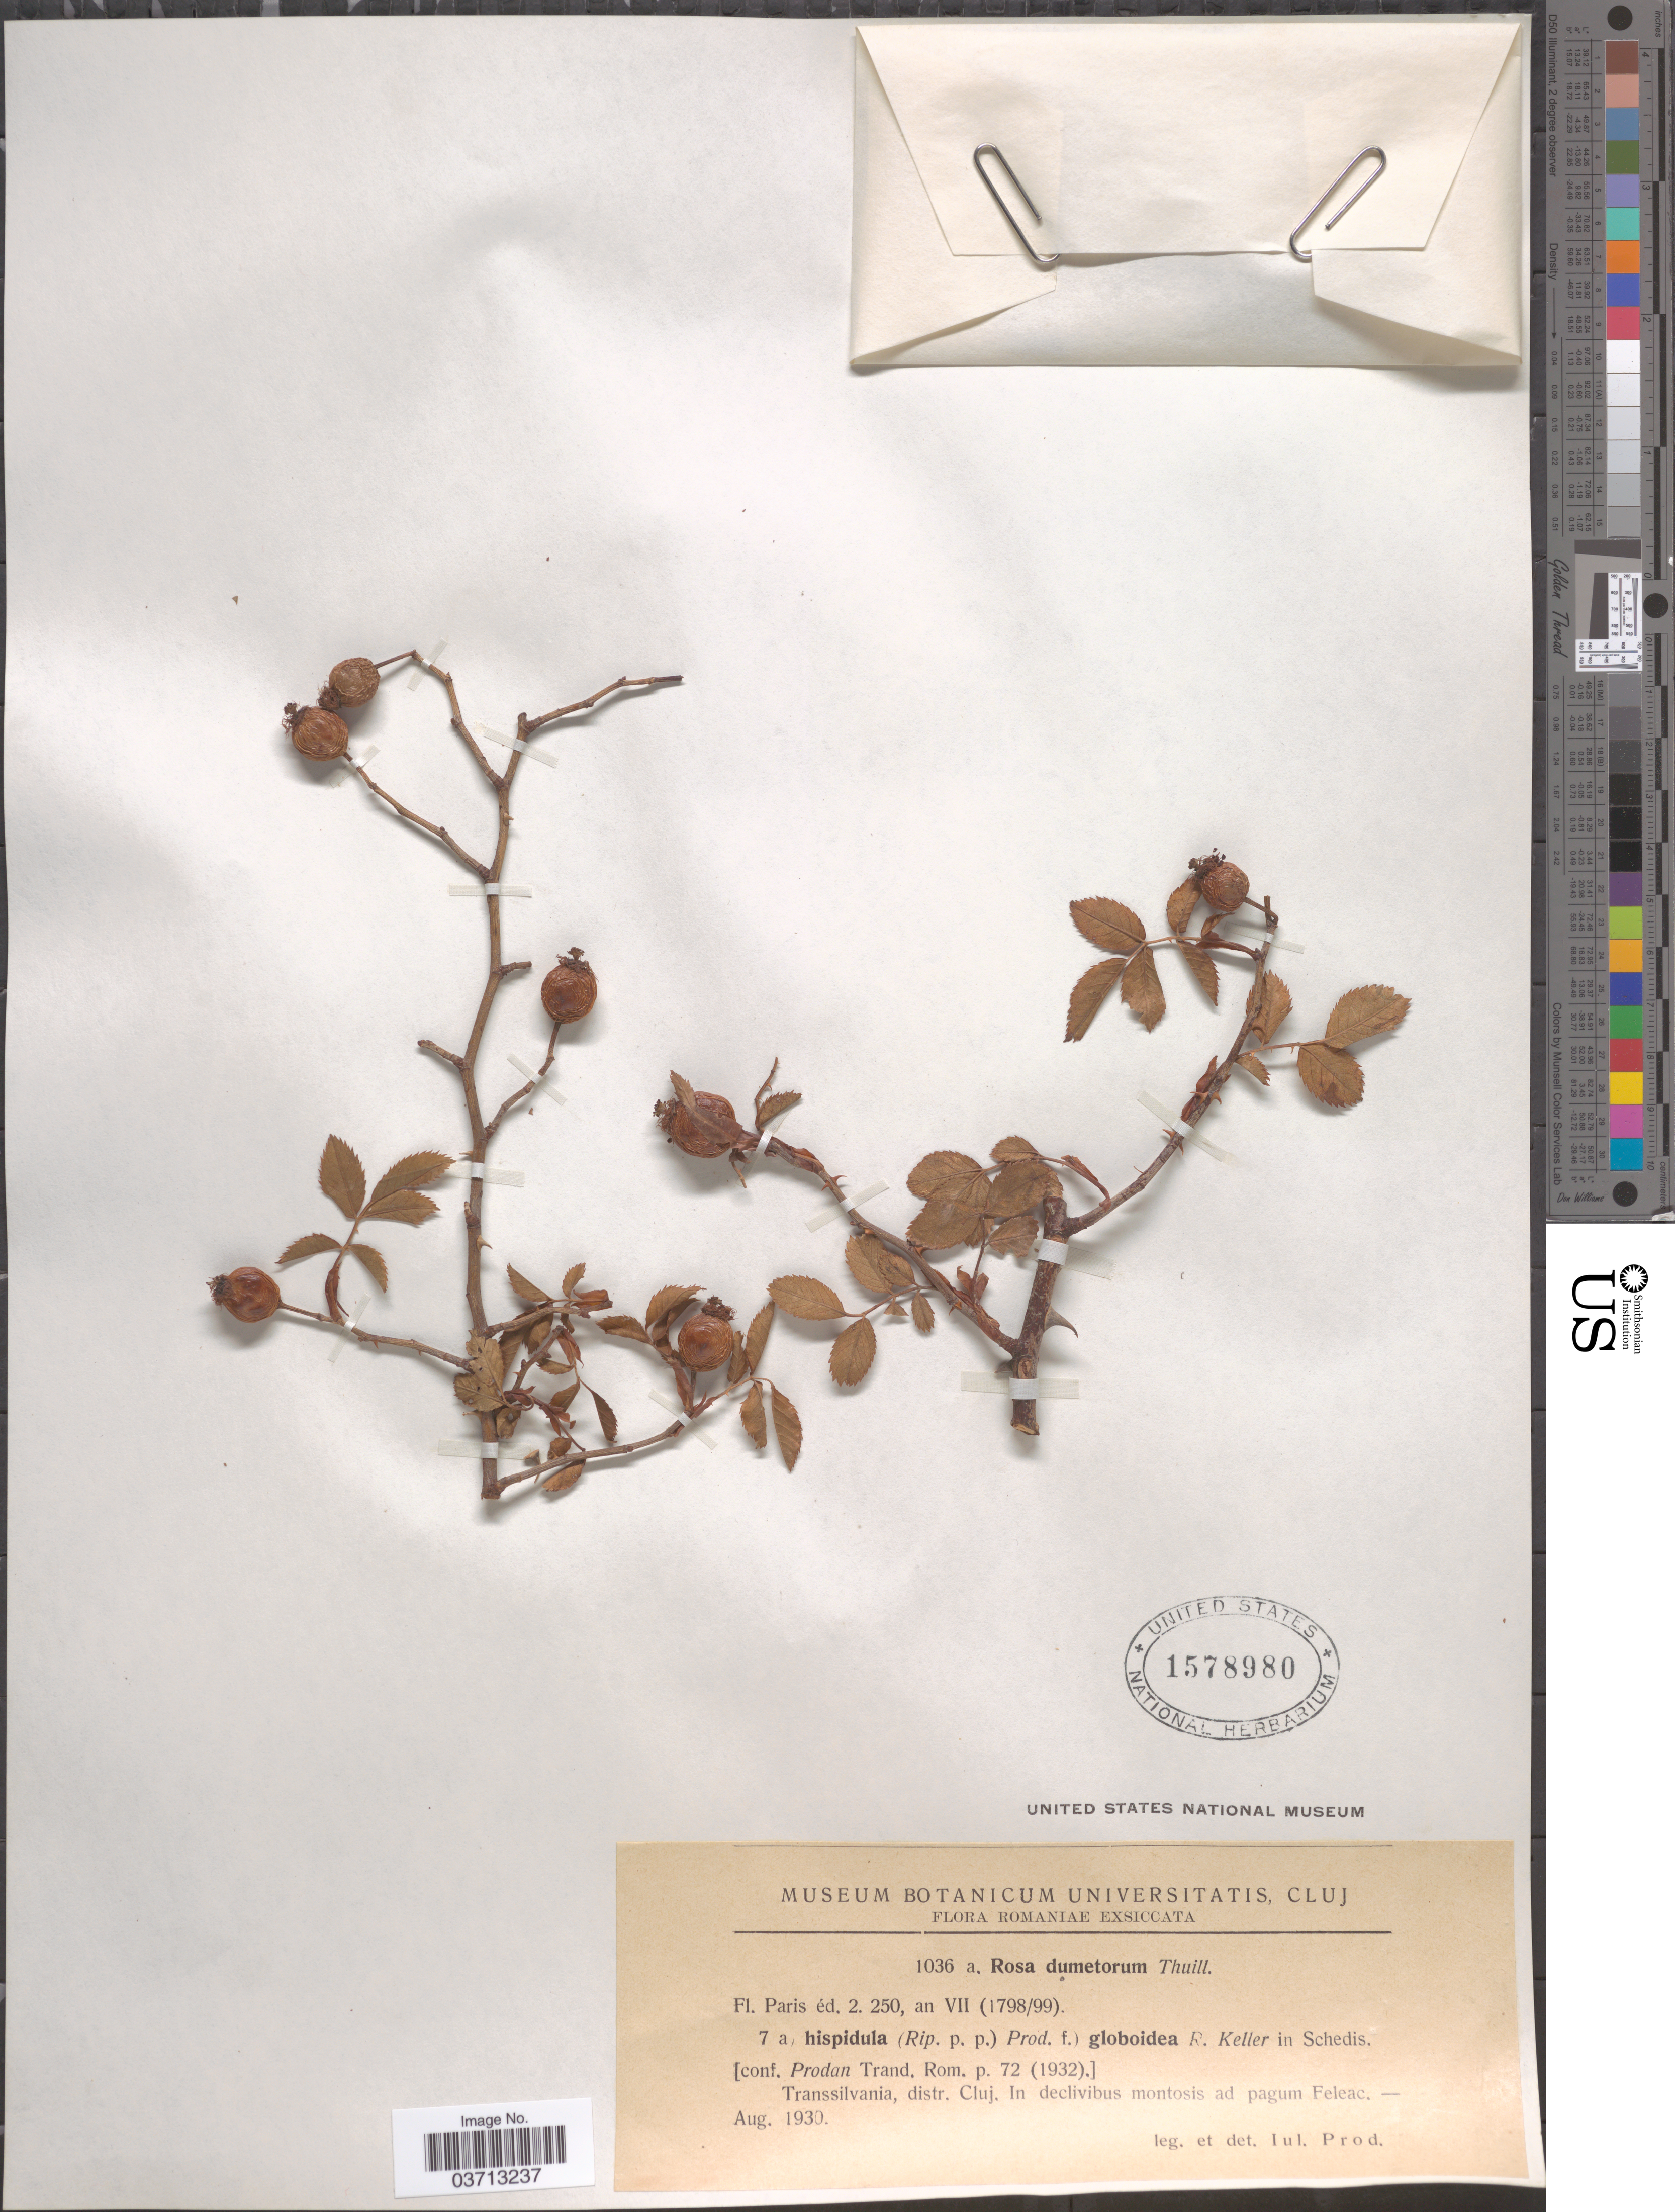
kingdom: Plantae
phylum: Tracheophyta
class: Magnoliopsida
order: Rosales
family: Rosaceae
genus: Rosa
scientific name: Rosa dumetorum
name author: Lange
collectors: J. Prodan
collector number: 1036 a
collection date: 1930-08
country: Romania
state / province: Cluj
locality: Transsilvania, distr. Cluj. In declivibus montosis ad pagum Feleac.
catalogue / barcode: US 1578980